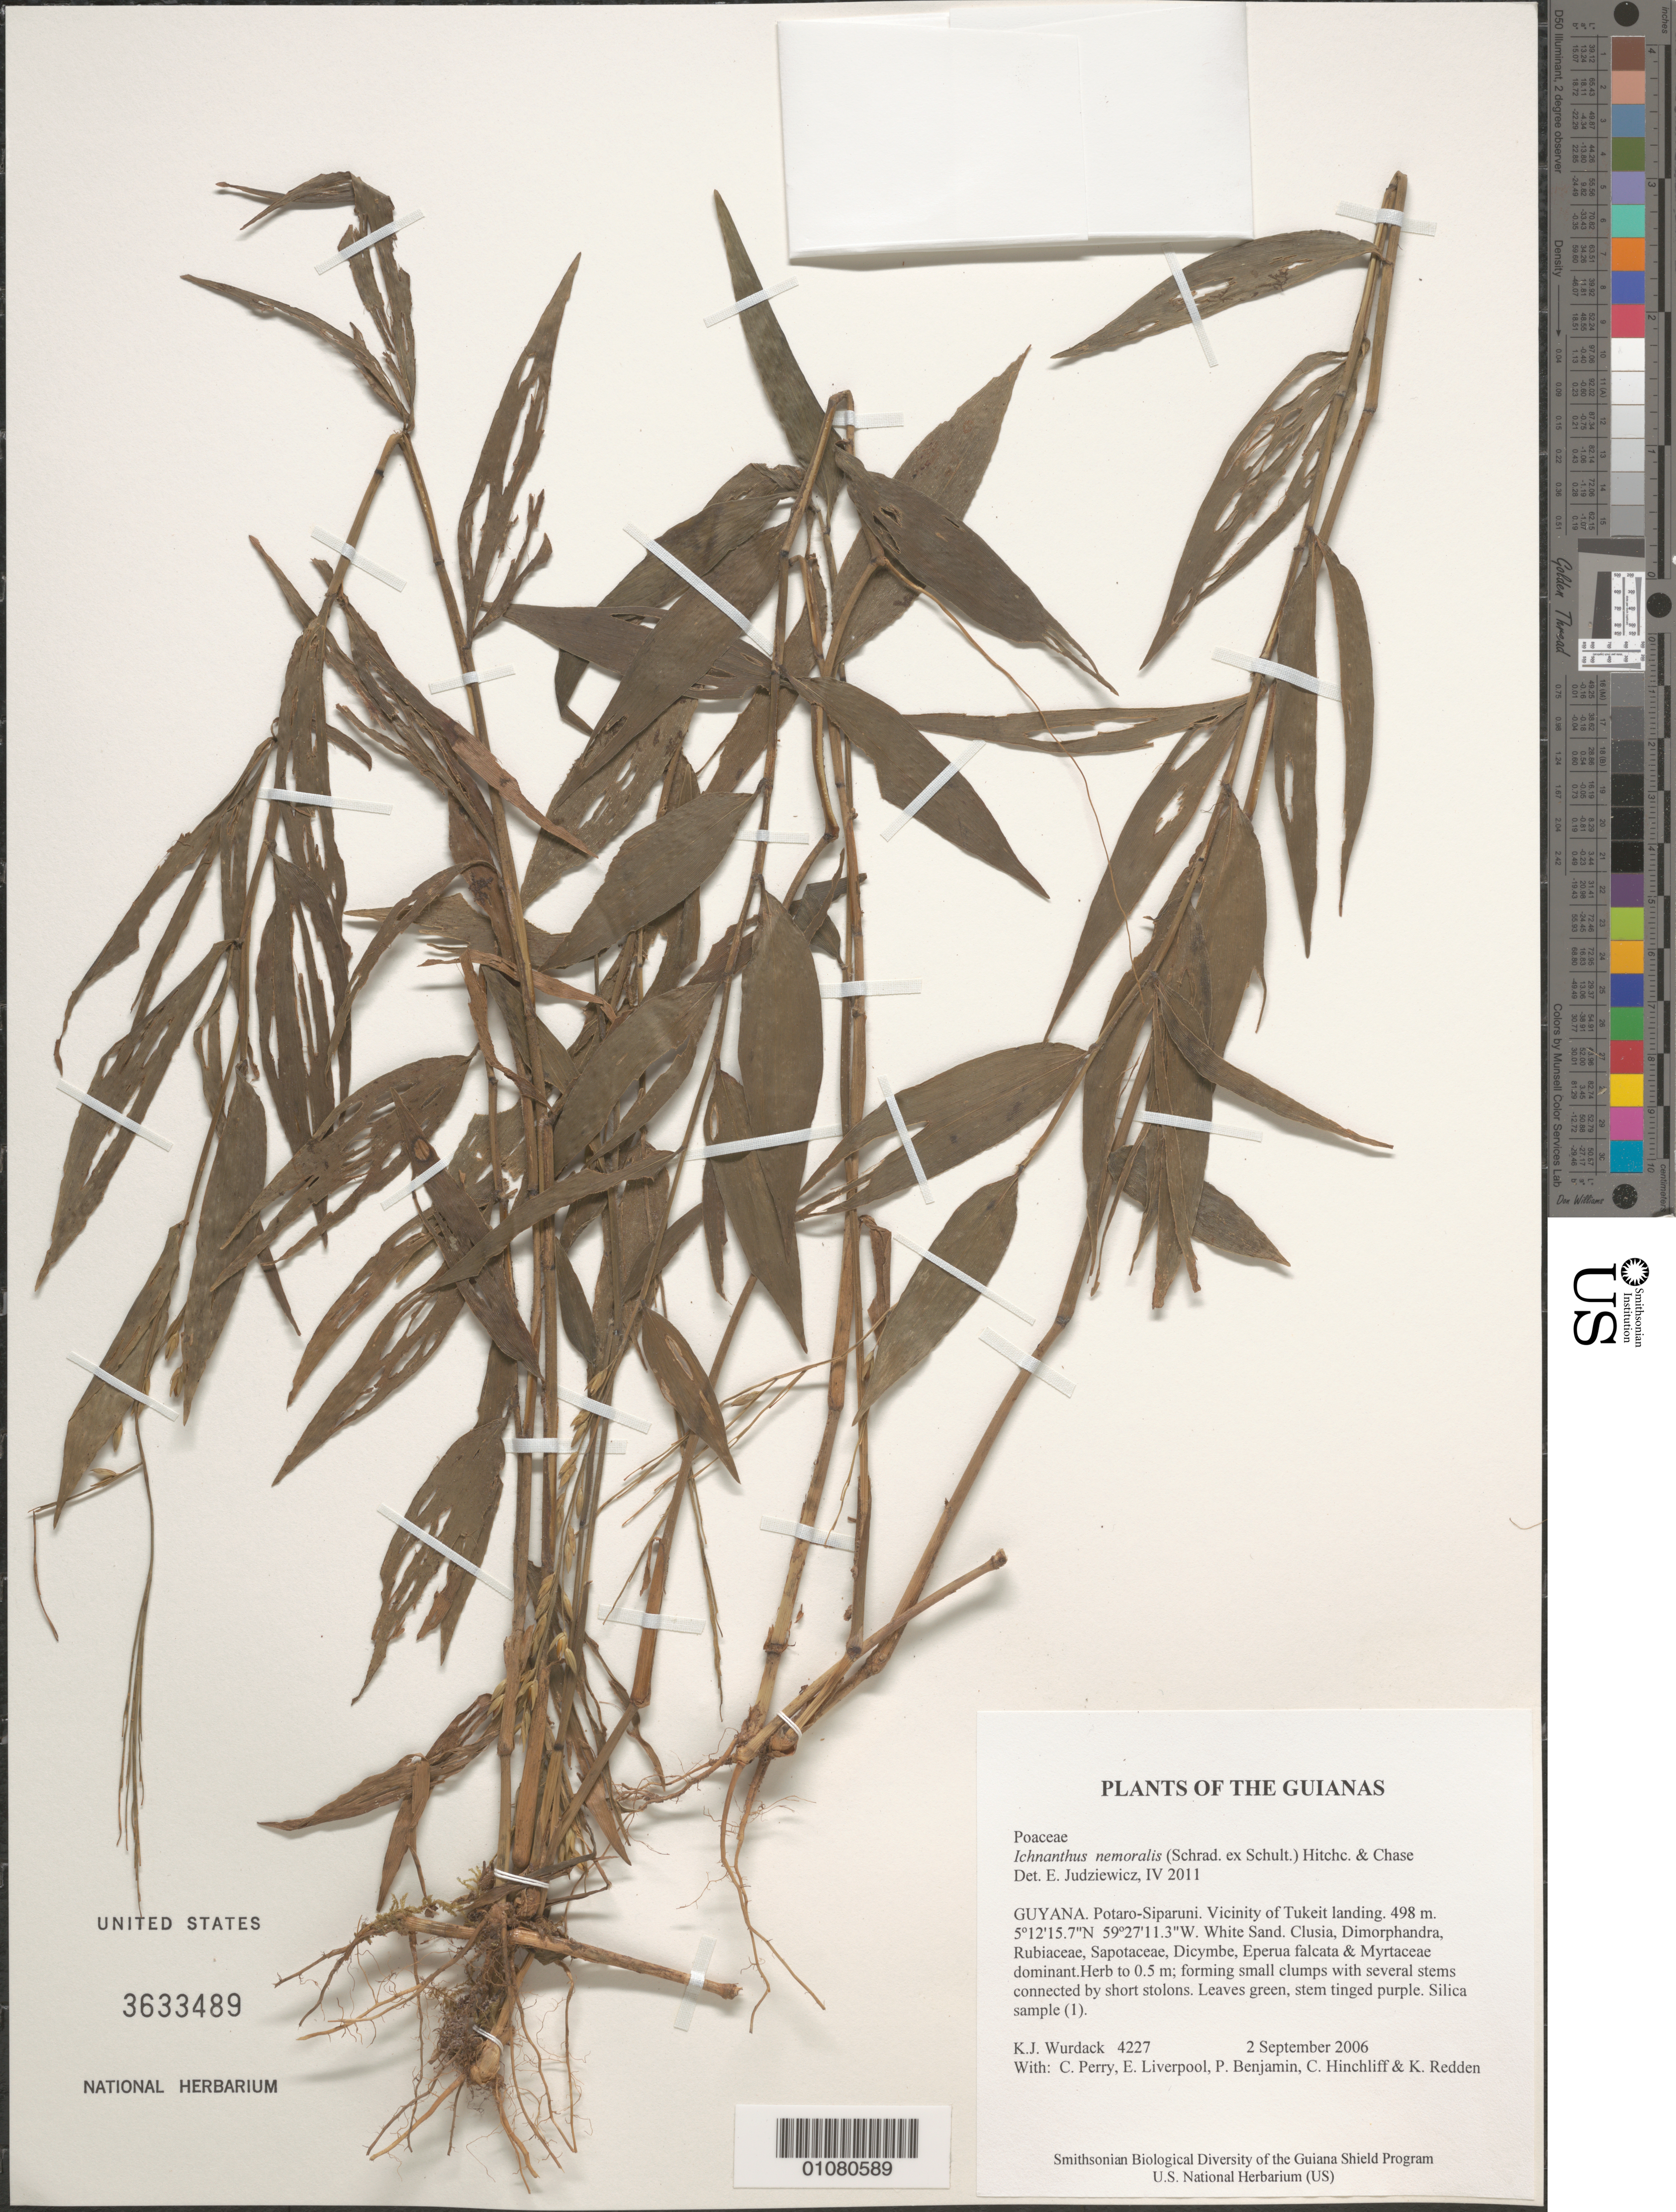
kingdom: Plantae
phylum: Tracheophyta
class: Liliopsida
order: Poales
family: Poaceae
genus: Ichnanthus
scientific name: Ichnanthus nemoralis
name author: (Schrad.) Hitchc. & Chase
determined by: Judziewicz, E. J.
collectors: K. Wurdack, C. Perry, E. Liverpool, P. Benjamin, C. E. Hinchliff & K. M. Redden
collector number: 4227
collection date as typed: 2 September 2006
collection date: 2006-09-02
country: Guyana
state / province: Potaro-Siparuni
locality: Vicinity of Tukeit landing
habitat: White Sand. Clusia, Dimorphandra, Rubiaceae, Sapotaceae, Dicymbe, Eperua falcata & Myrtaceae dominant.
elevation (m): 498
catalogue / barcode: US 3633489